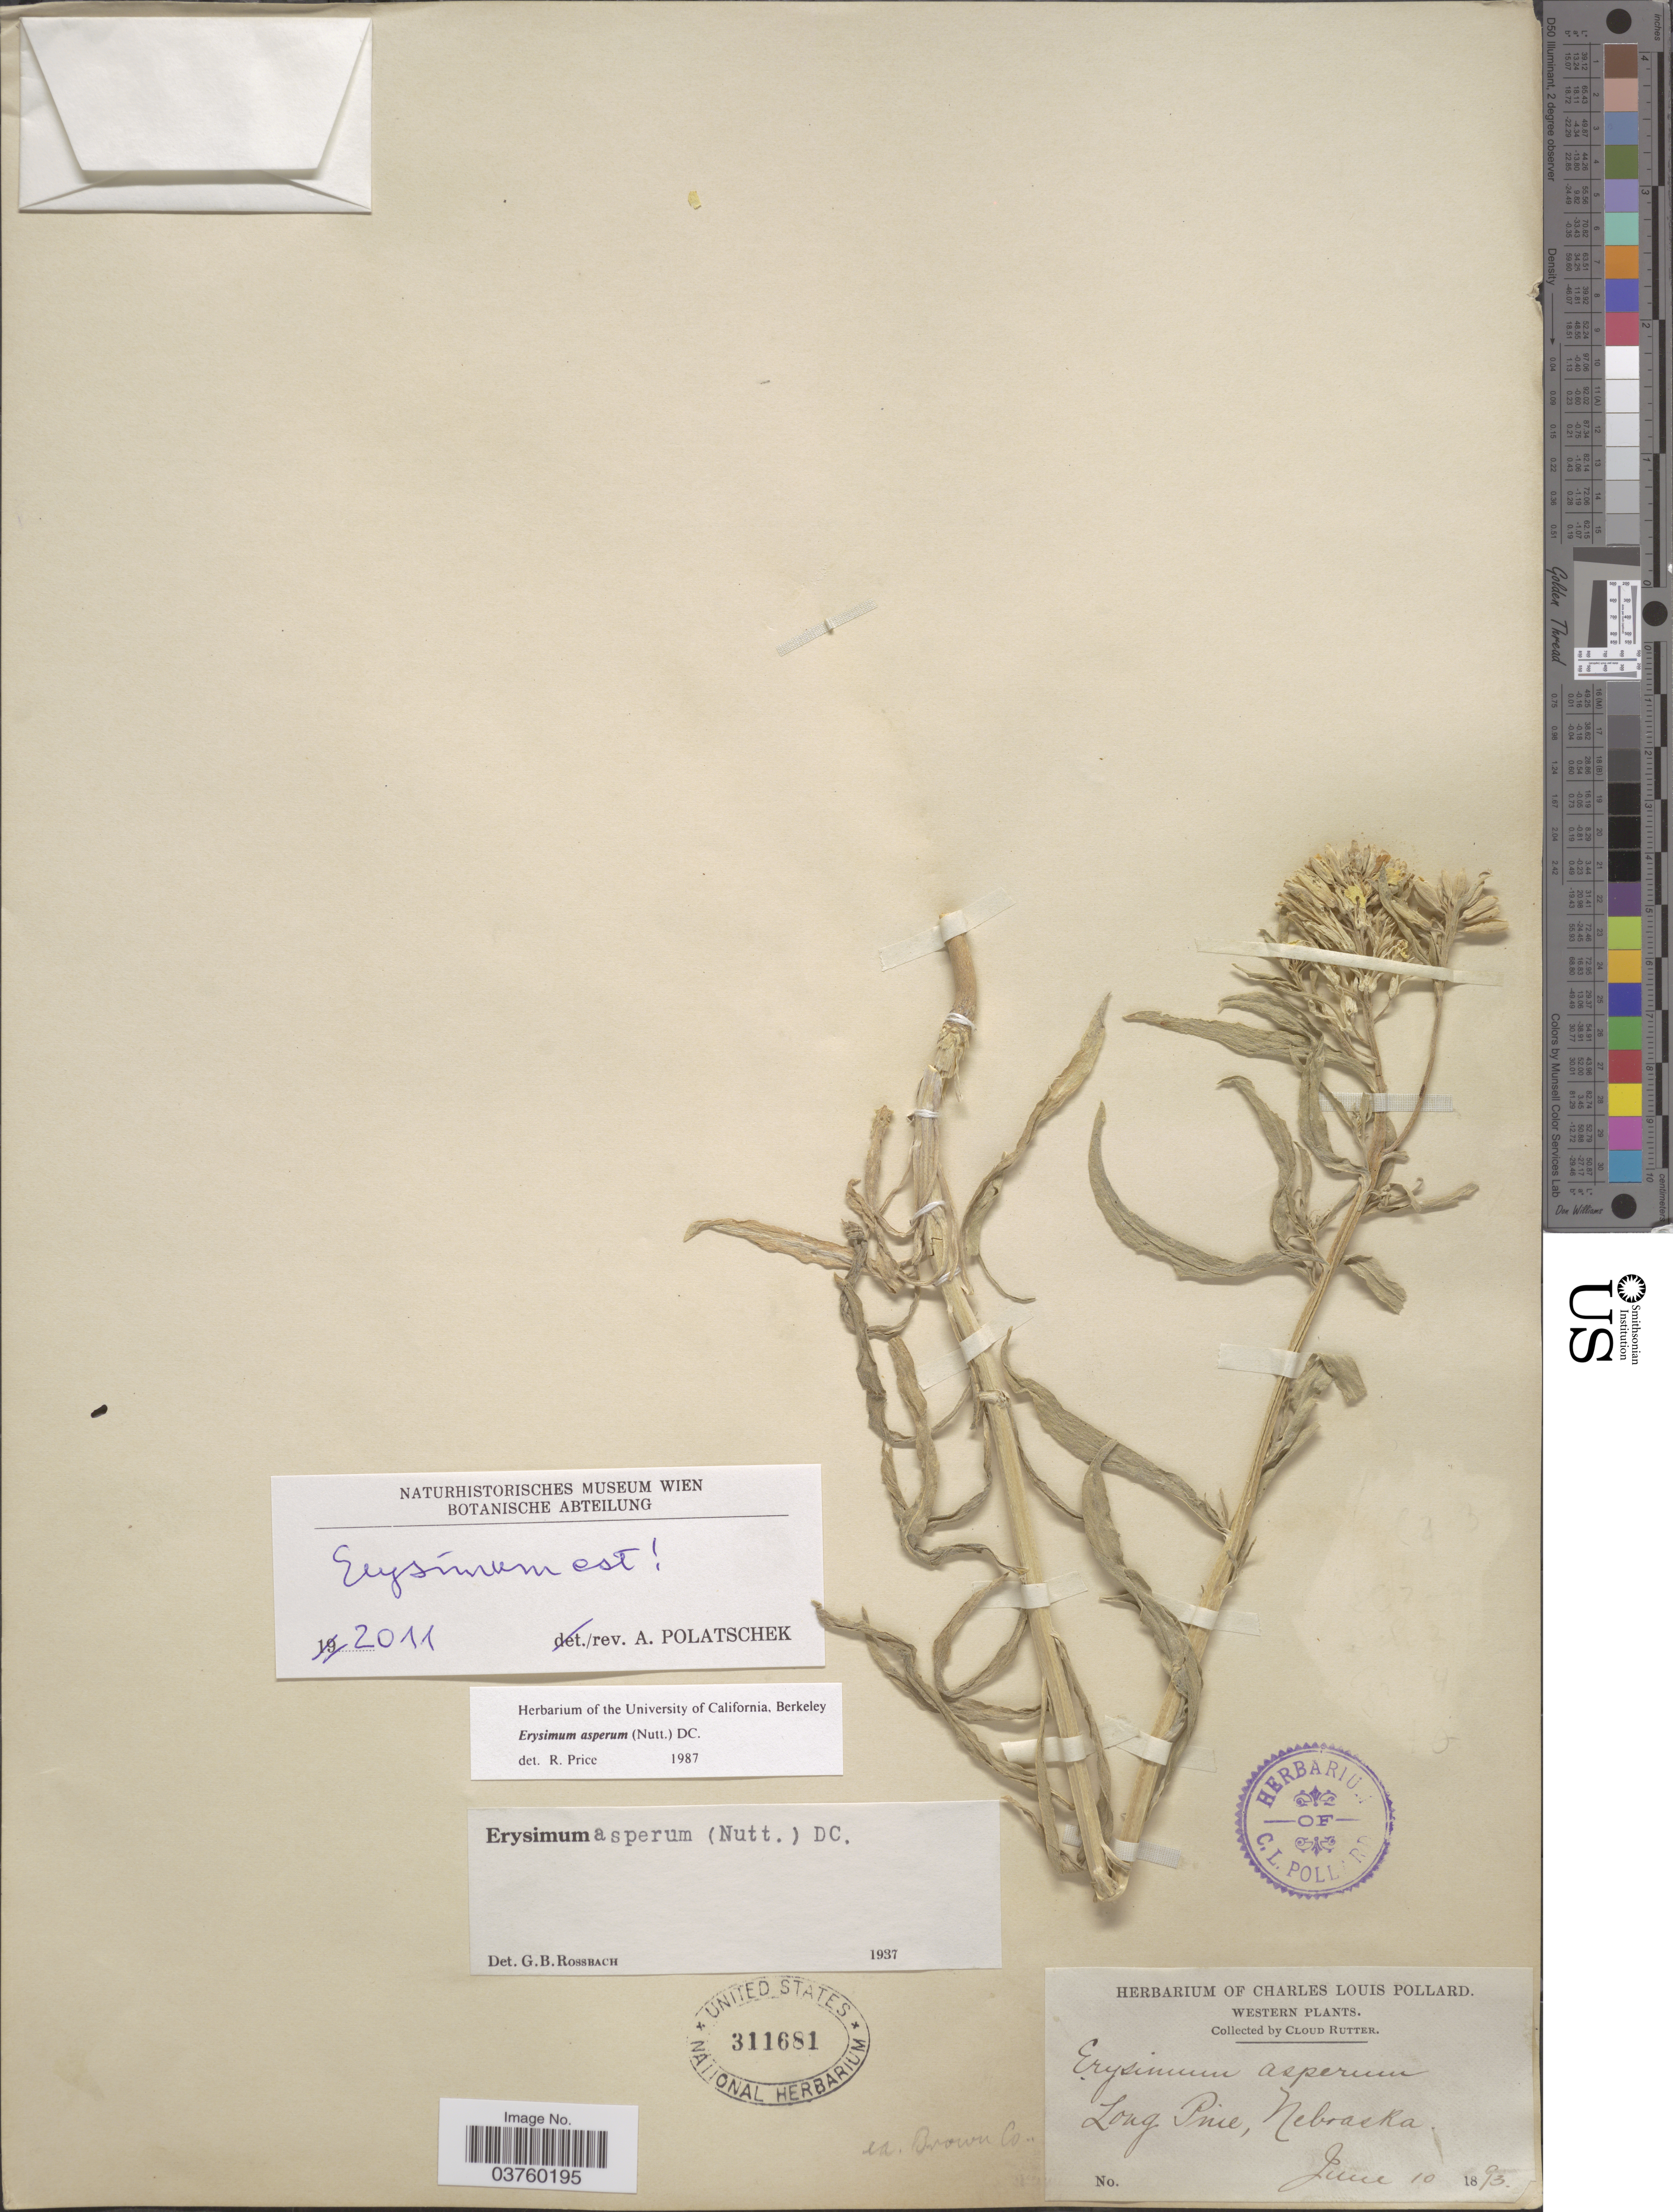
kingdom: Plantae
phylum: Tracheophyta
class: Magnoliopsida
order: Brassicales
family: Brassicaceae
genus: Erysimum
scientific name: Erysimum asperum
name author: (Nutt.) DC.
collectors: C. Rutter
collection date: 1893-06-10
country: United States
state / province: Nebraska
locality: Western. Long Pine. ca. Brown Co.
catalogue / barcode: US 311681